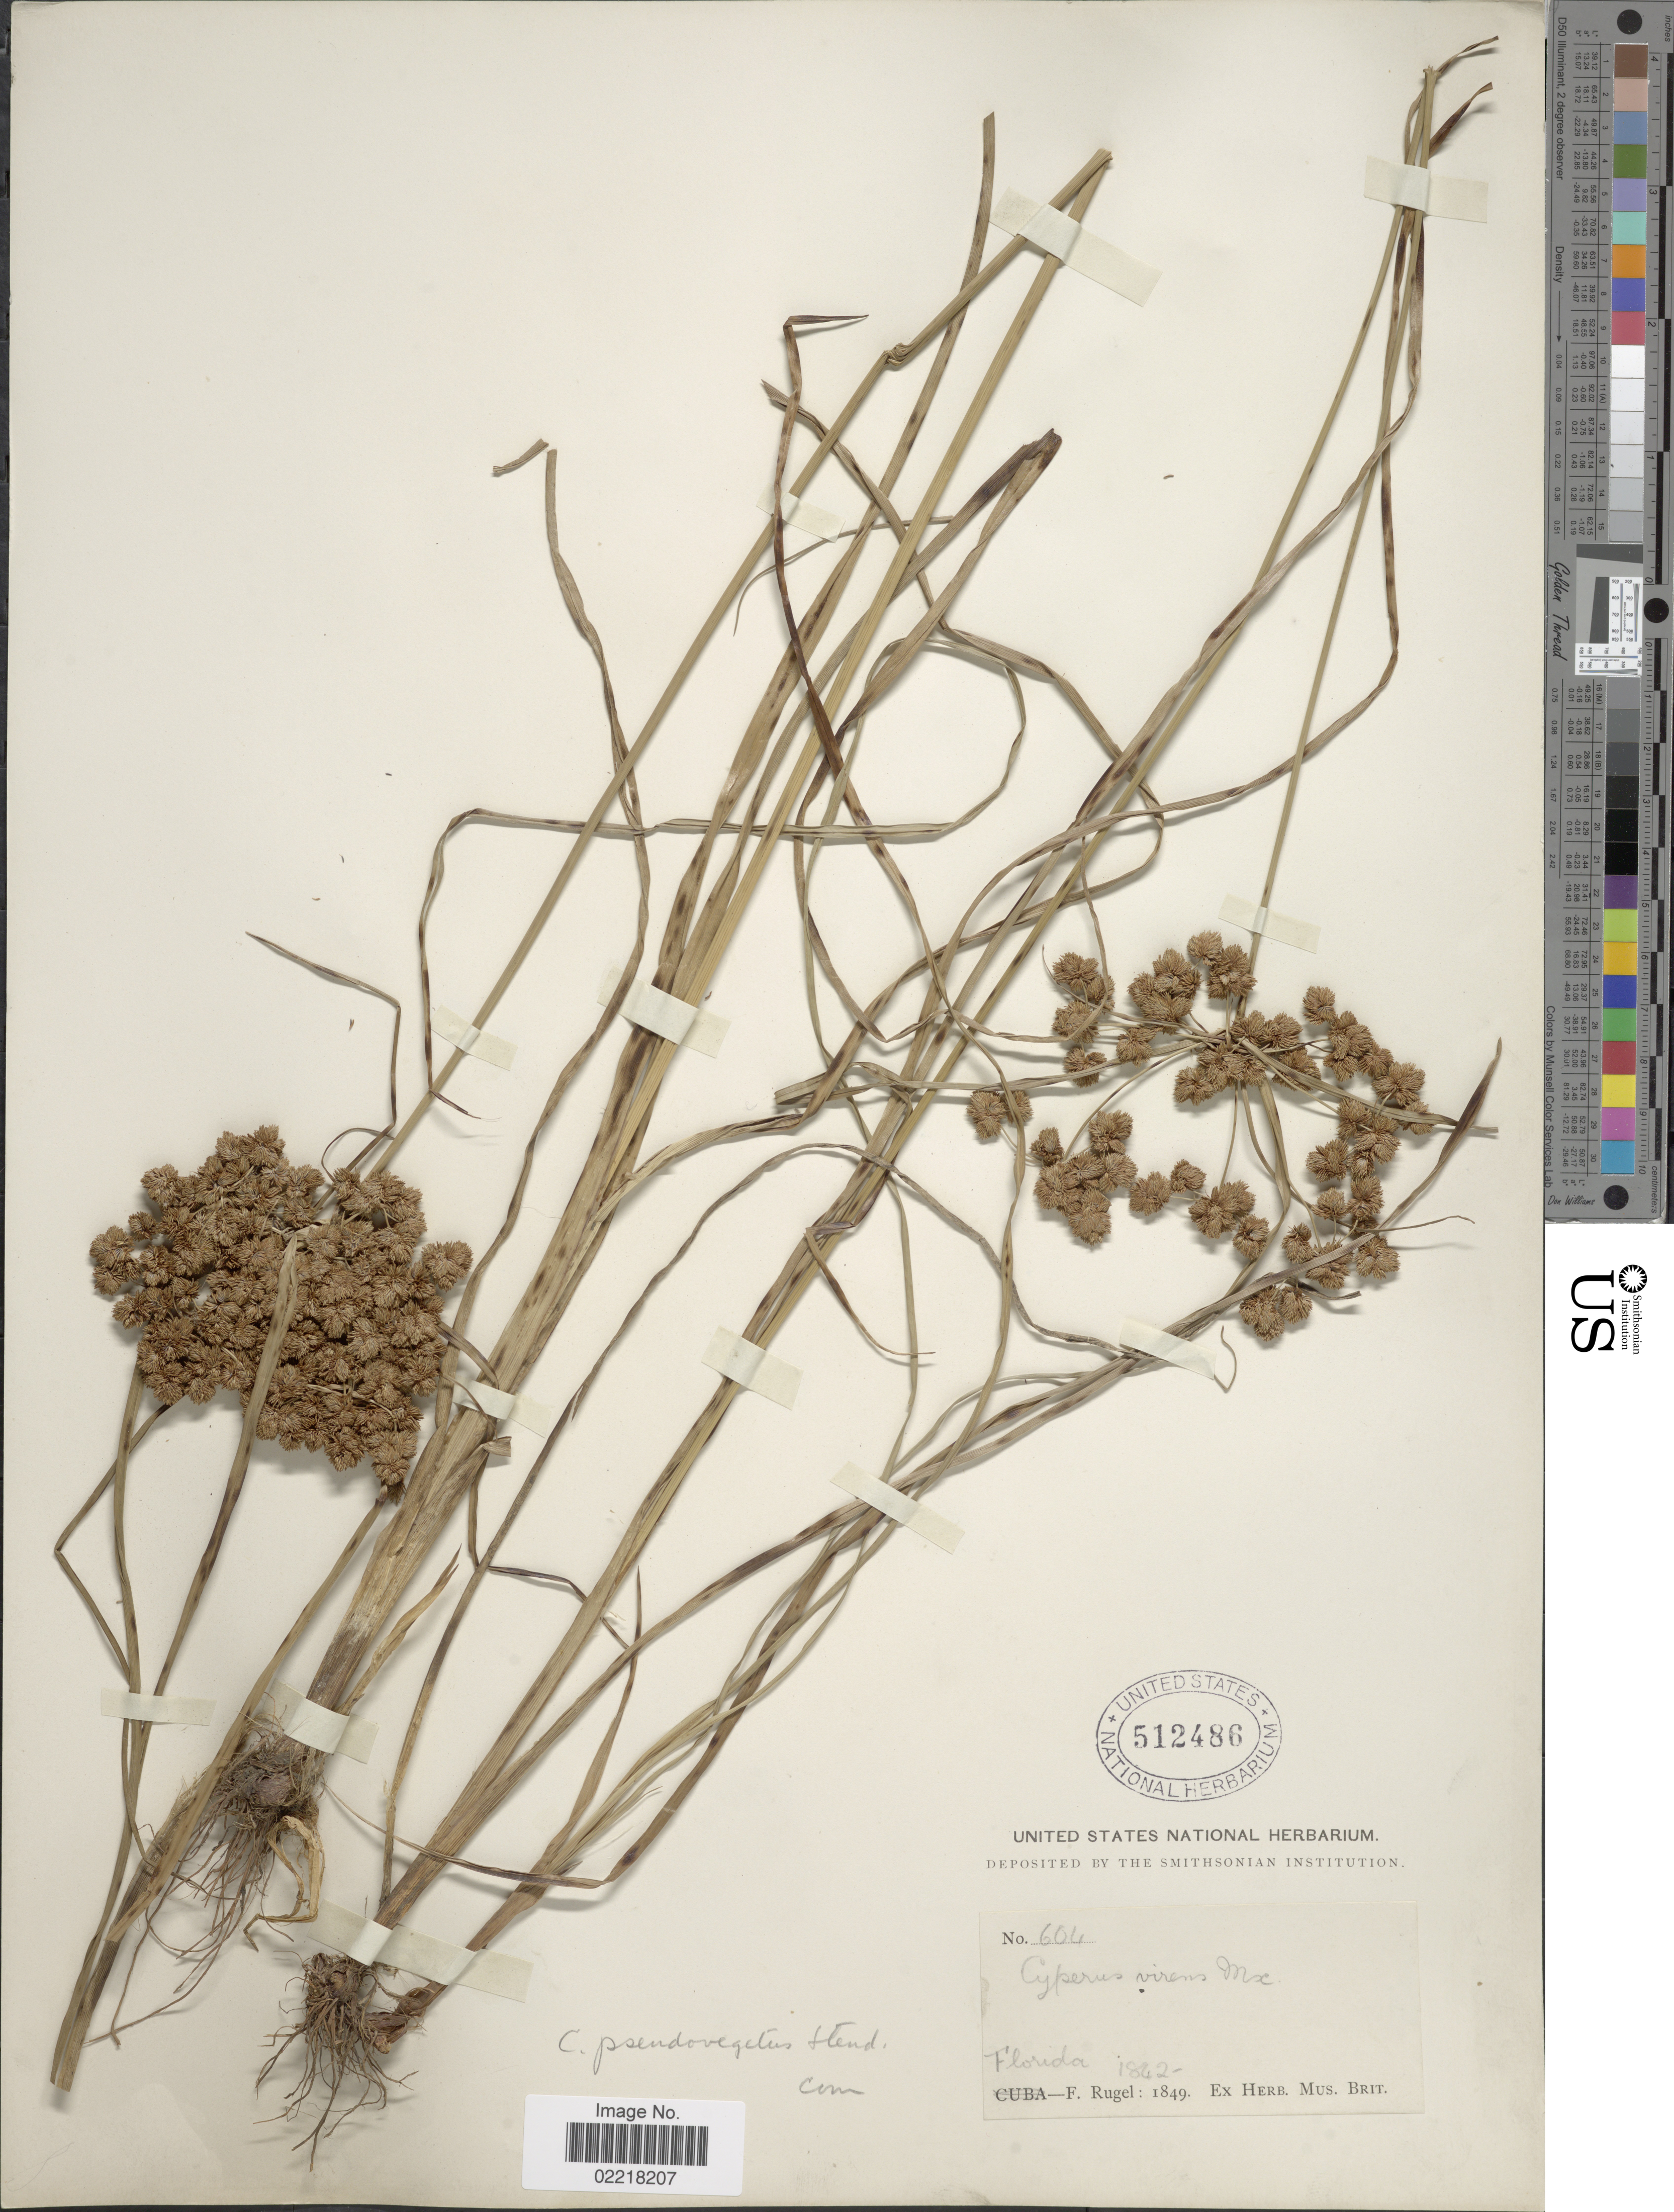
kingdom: Plantae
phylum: Tracheophyta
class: Liliopsida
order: Poales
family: Cyperaceae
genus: Cyperus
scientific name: Cyperus pseudovegetus Steud.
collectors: F. Rugel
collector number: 604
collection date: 1842/1849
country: United States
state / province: Florida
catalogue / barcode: US 512486